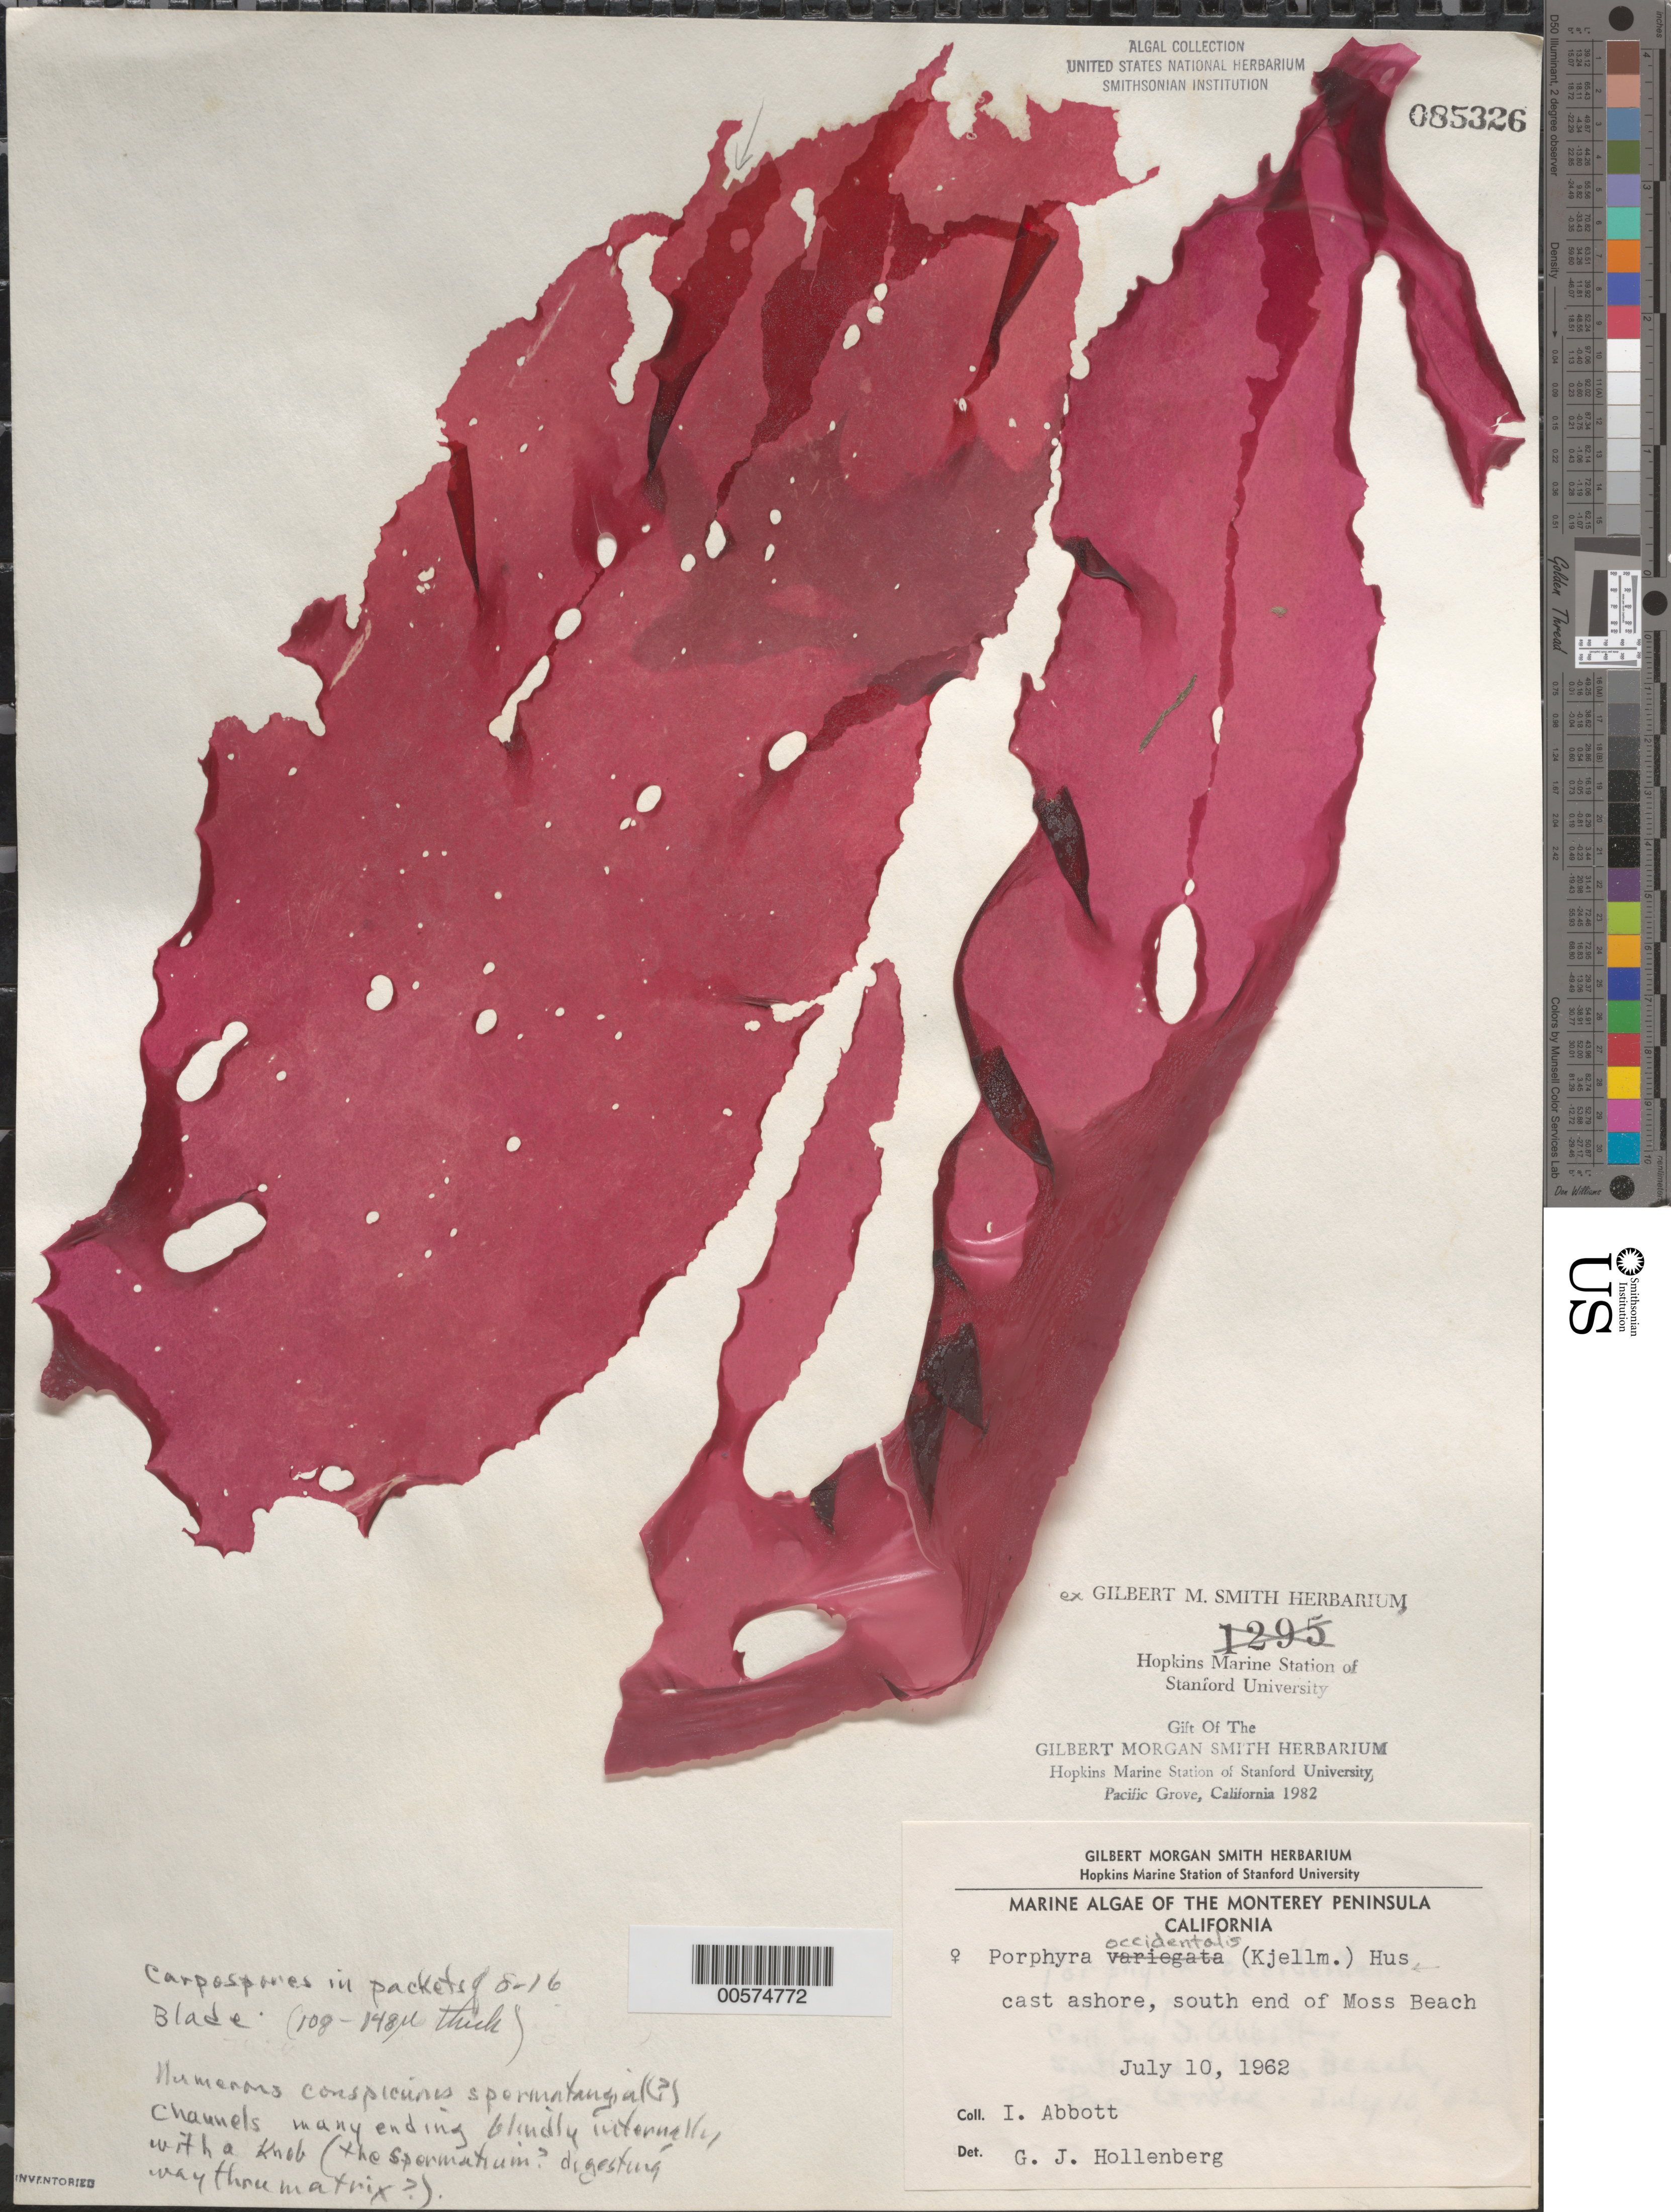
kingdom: Plantae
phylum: Rhodophyta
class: Bangiophyceae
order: Bangiales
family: Bangiaceae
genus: Porphyra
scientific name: Porphyra occidentalis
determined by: Hollenberg, George J.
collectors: I. A. Abbott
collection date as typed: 10 Jul 1962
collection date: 1962-07-10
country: United States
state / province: California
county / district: Monterey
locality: Moss Beach, south end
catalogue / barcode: US 85326